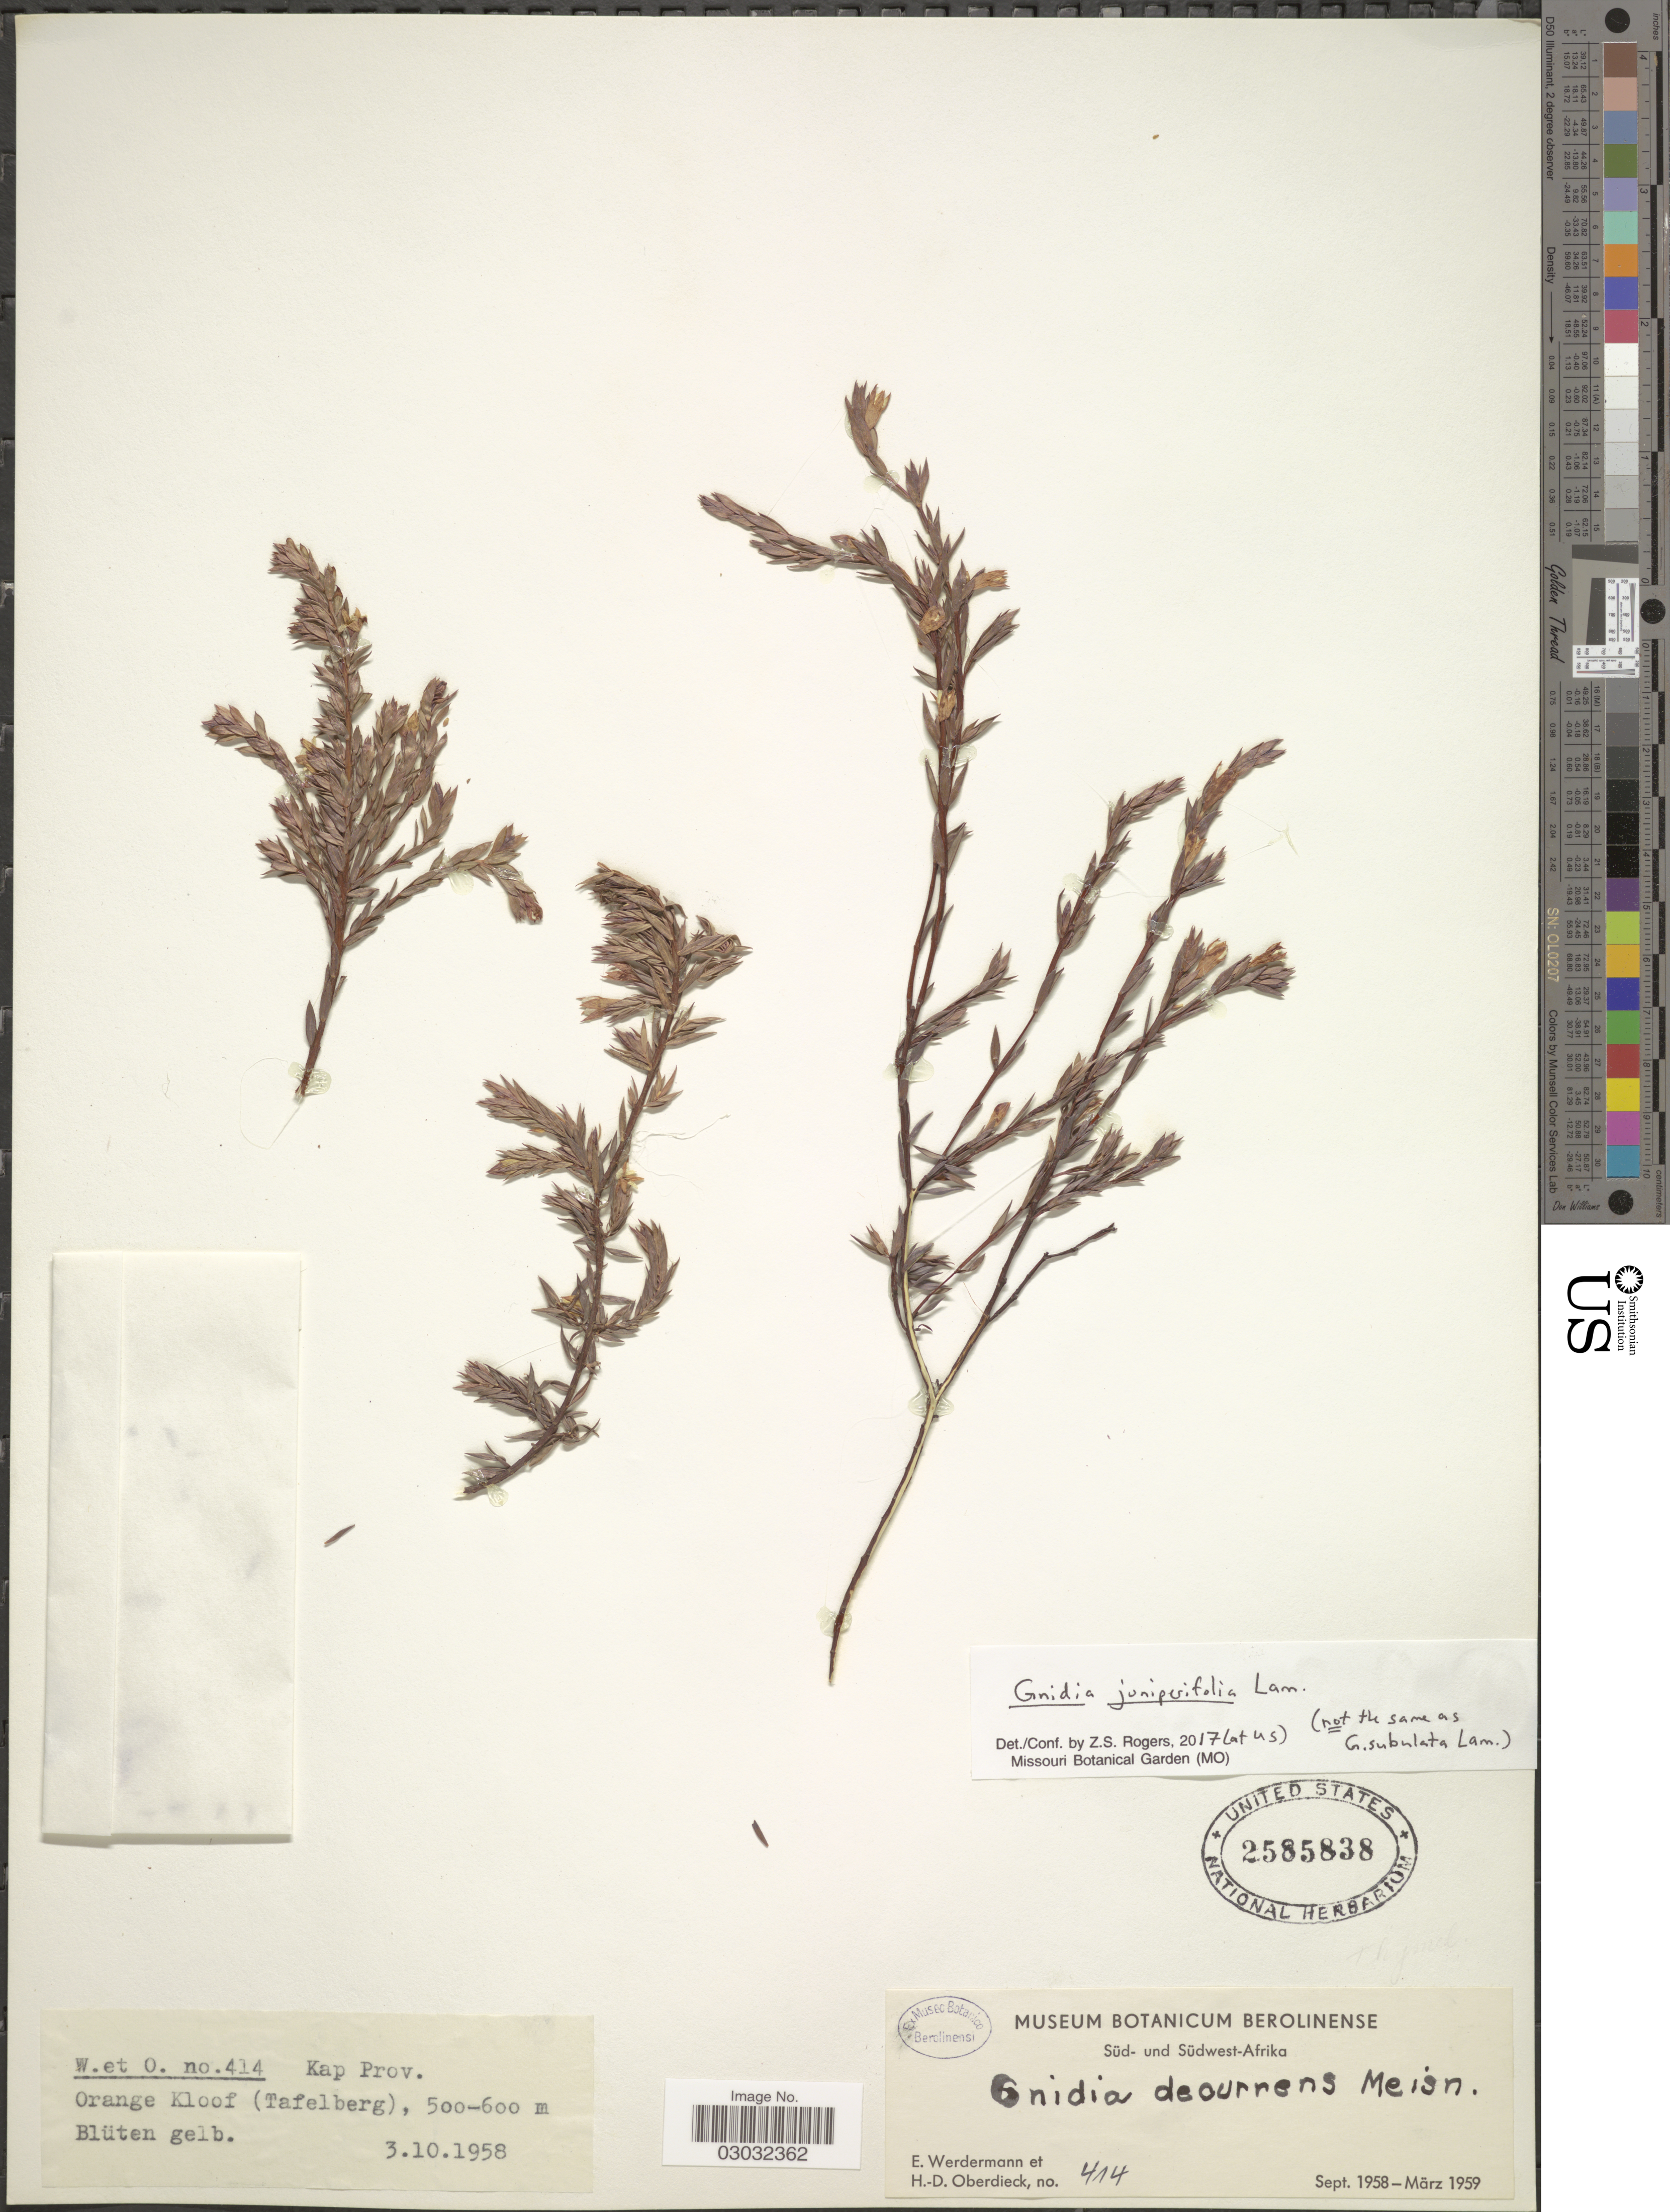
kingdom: Plantae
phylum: Tracheophyta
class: Magnoliopsida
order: Malvales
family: Thymelaeaceae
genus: Gnidia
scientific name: Gnidia juniperifolia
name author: Lam.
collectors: E. Werdermann & H. Oberdieck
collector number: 414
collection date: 1958-09/1959-03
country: South Africa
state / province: Western Cape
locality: Orange Kloof (Tafelberg).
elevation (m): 500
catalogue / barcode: US 2585838